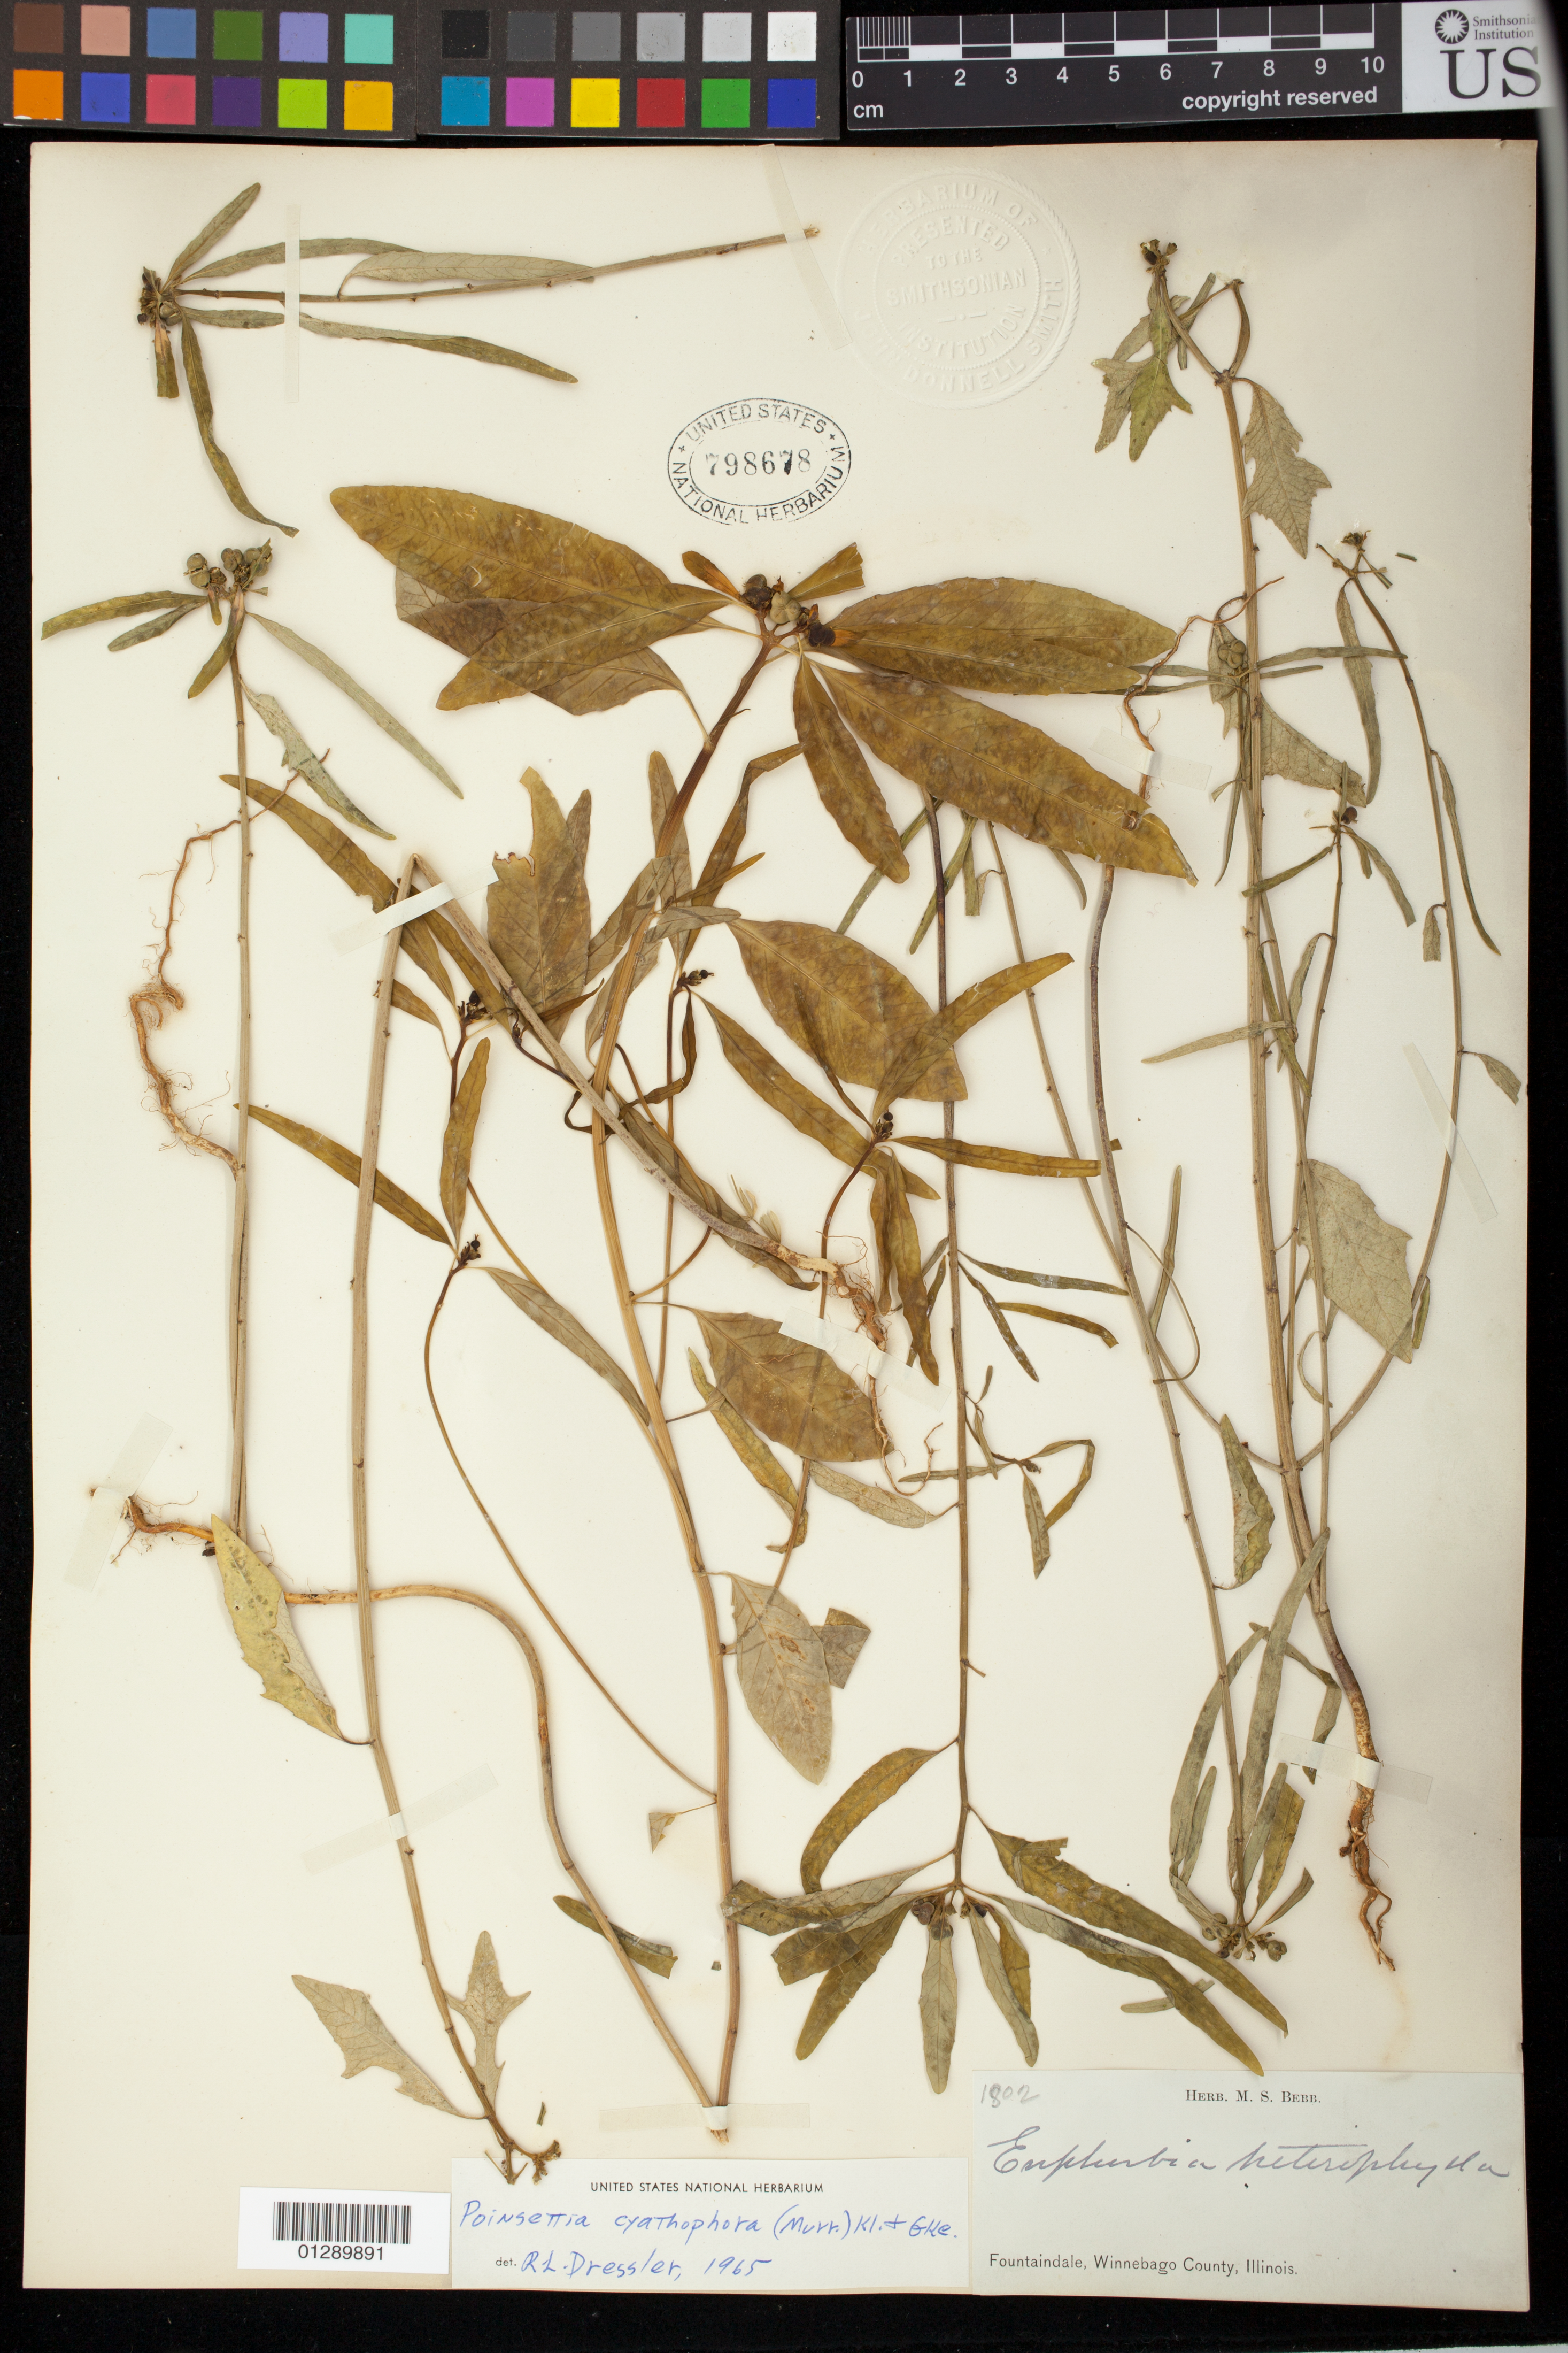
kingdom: Plantae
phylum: Tracheophyta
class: Magnoliopsida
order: Malpighiales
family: Euphorbiaceae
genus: Euphorbia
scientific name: Euphorbia heterophylla var. cyathophora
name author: (Murr.) Griseb.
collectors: M. Bebb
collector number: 1802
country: United States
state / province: Illinois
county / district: Winnebago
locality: Fountaindale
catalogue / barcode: US 798678